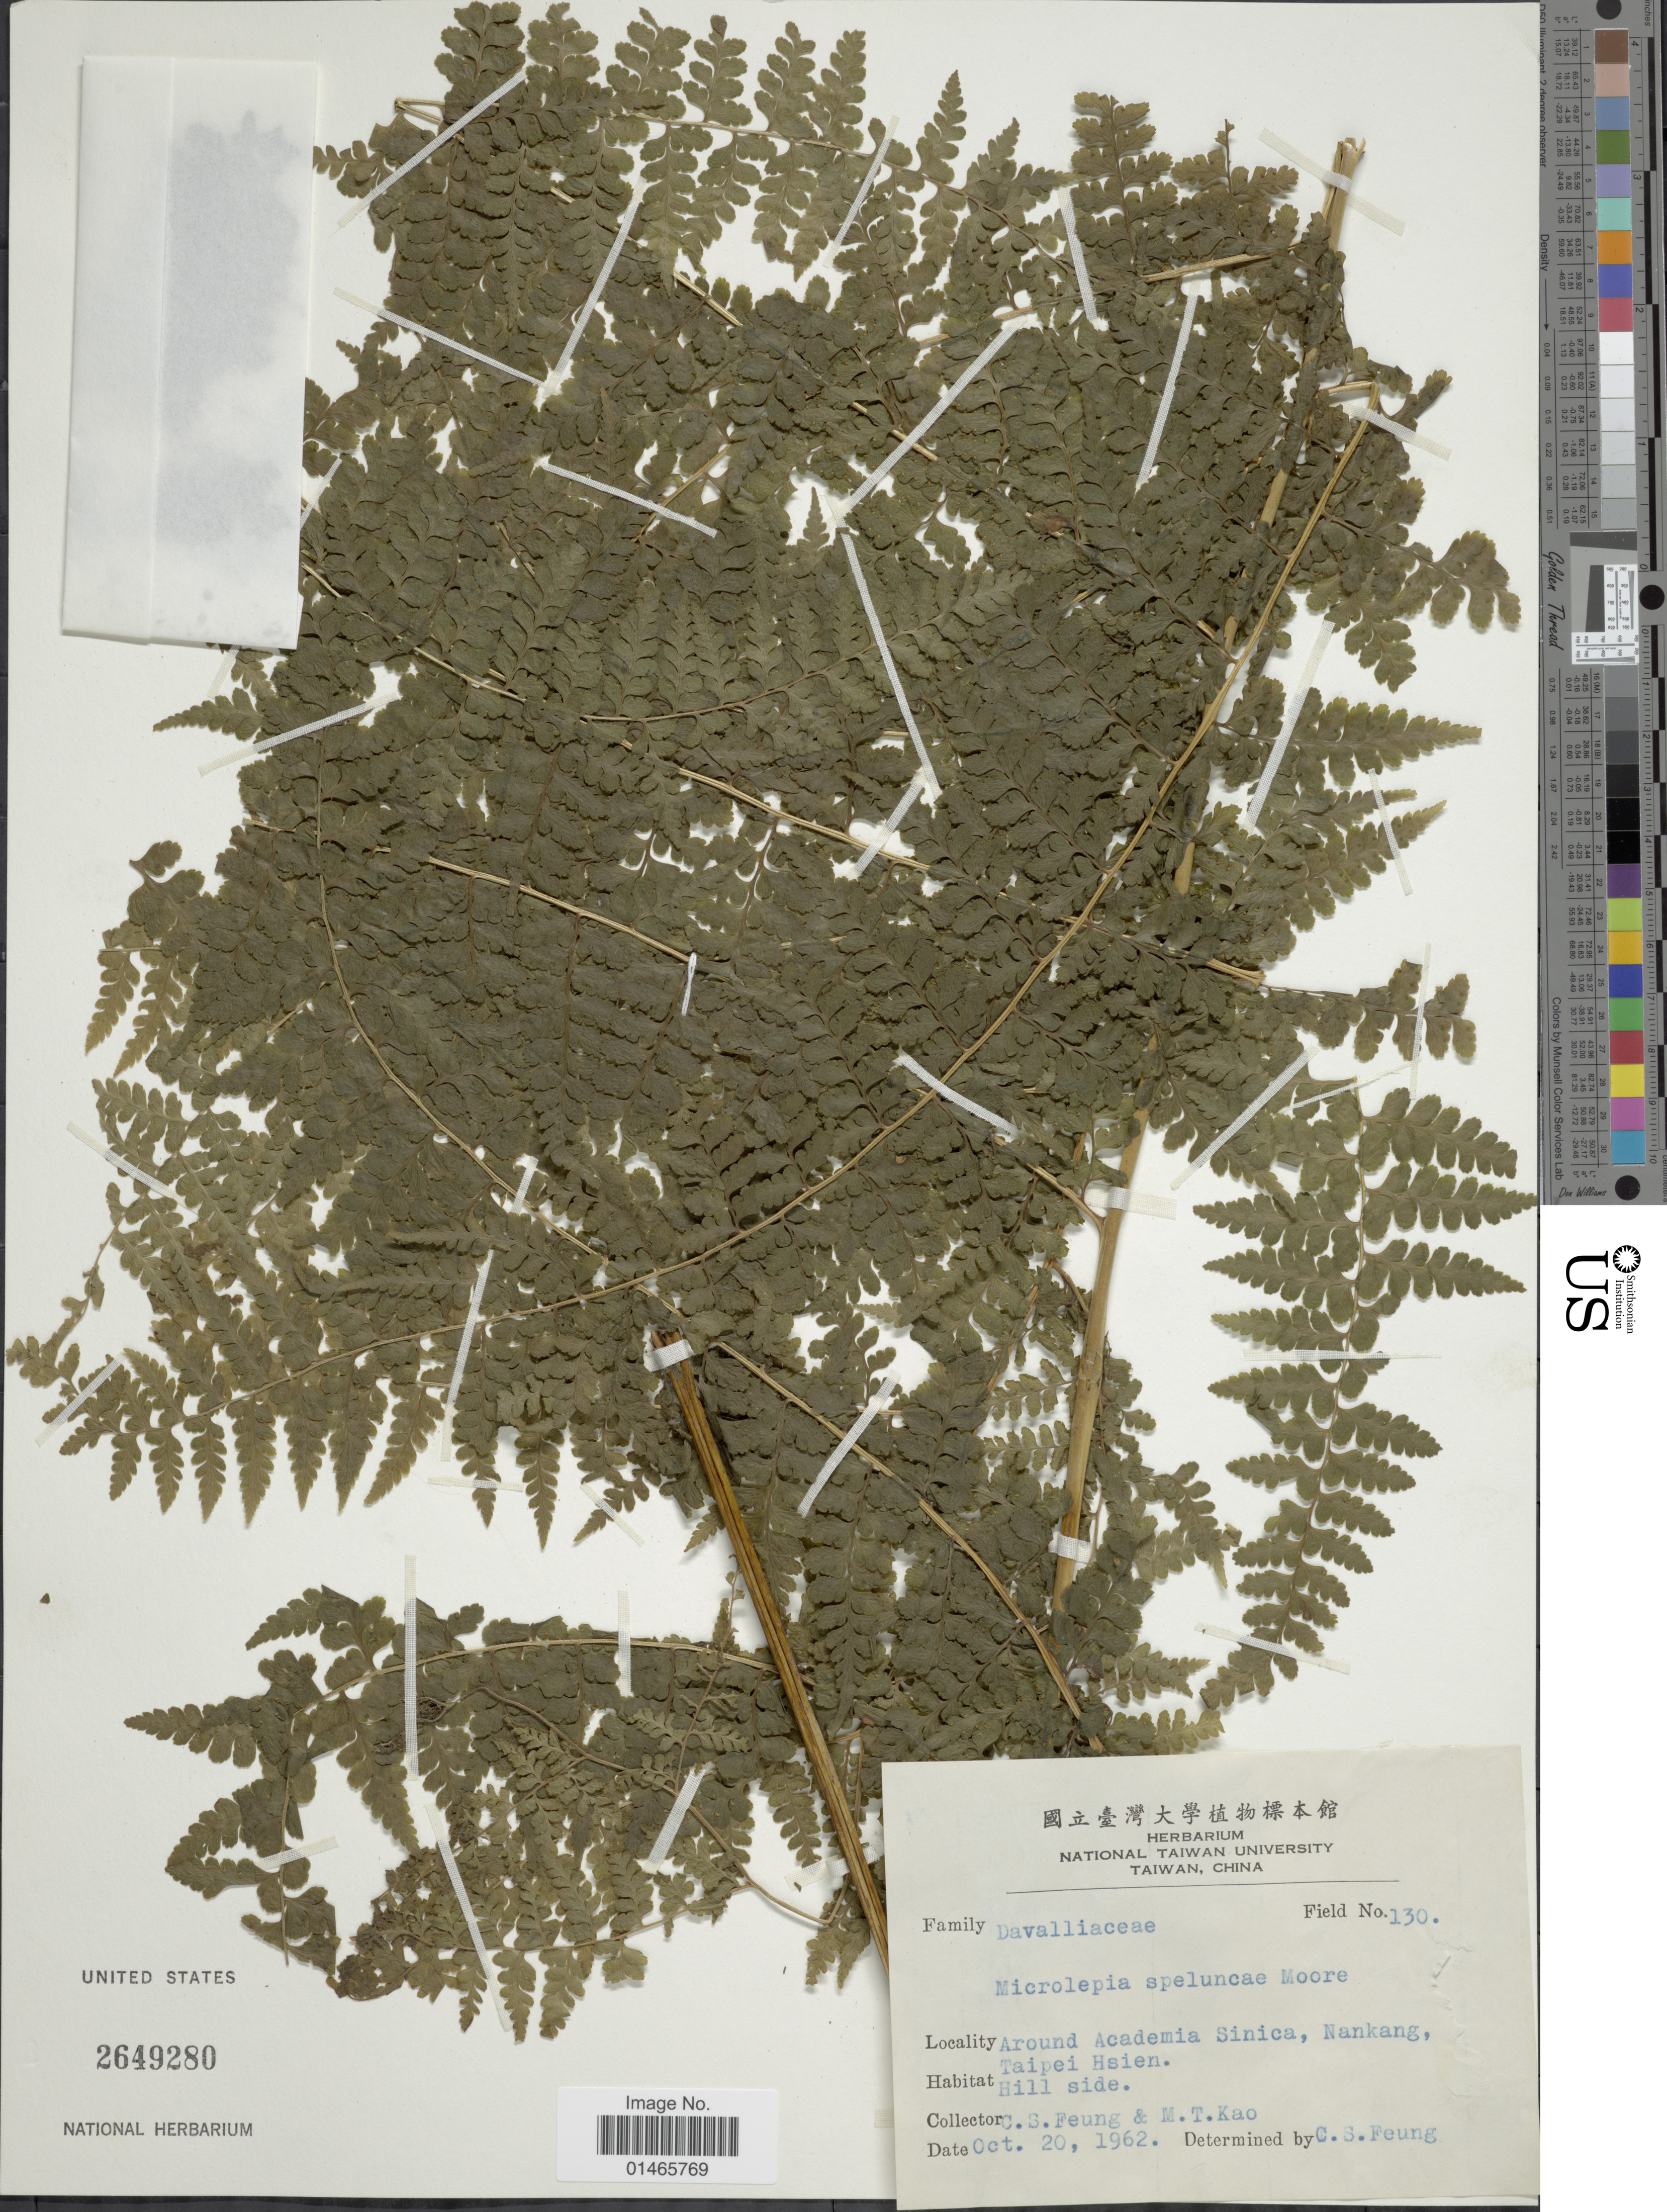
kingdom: Plantae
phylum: Tracheophyta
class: Polypodiopsida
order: Polypodiales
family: Dennstaedtiaceae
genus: Microlepia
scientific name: Microlepia speluncae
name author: (L.) T. Moore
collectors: C. Feung & M. T. Kao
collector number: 130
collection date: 1962-10-20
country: Taiwan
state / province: Taipei City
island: Taiwan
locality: Around Academia Sinica, Nankang, Taipei Hsien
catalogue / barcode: US 2649280